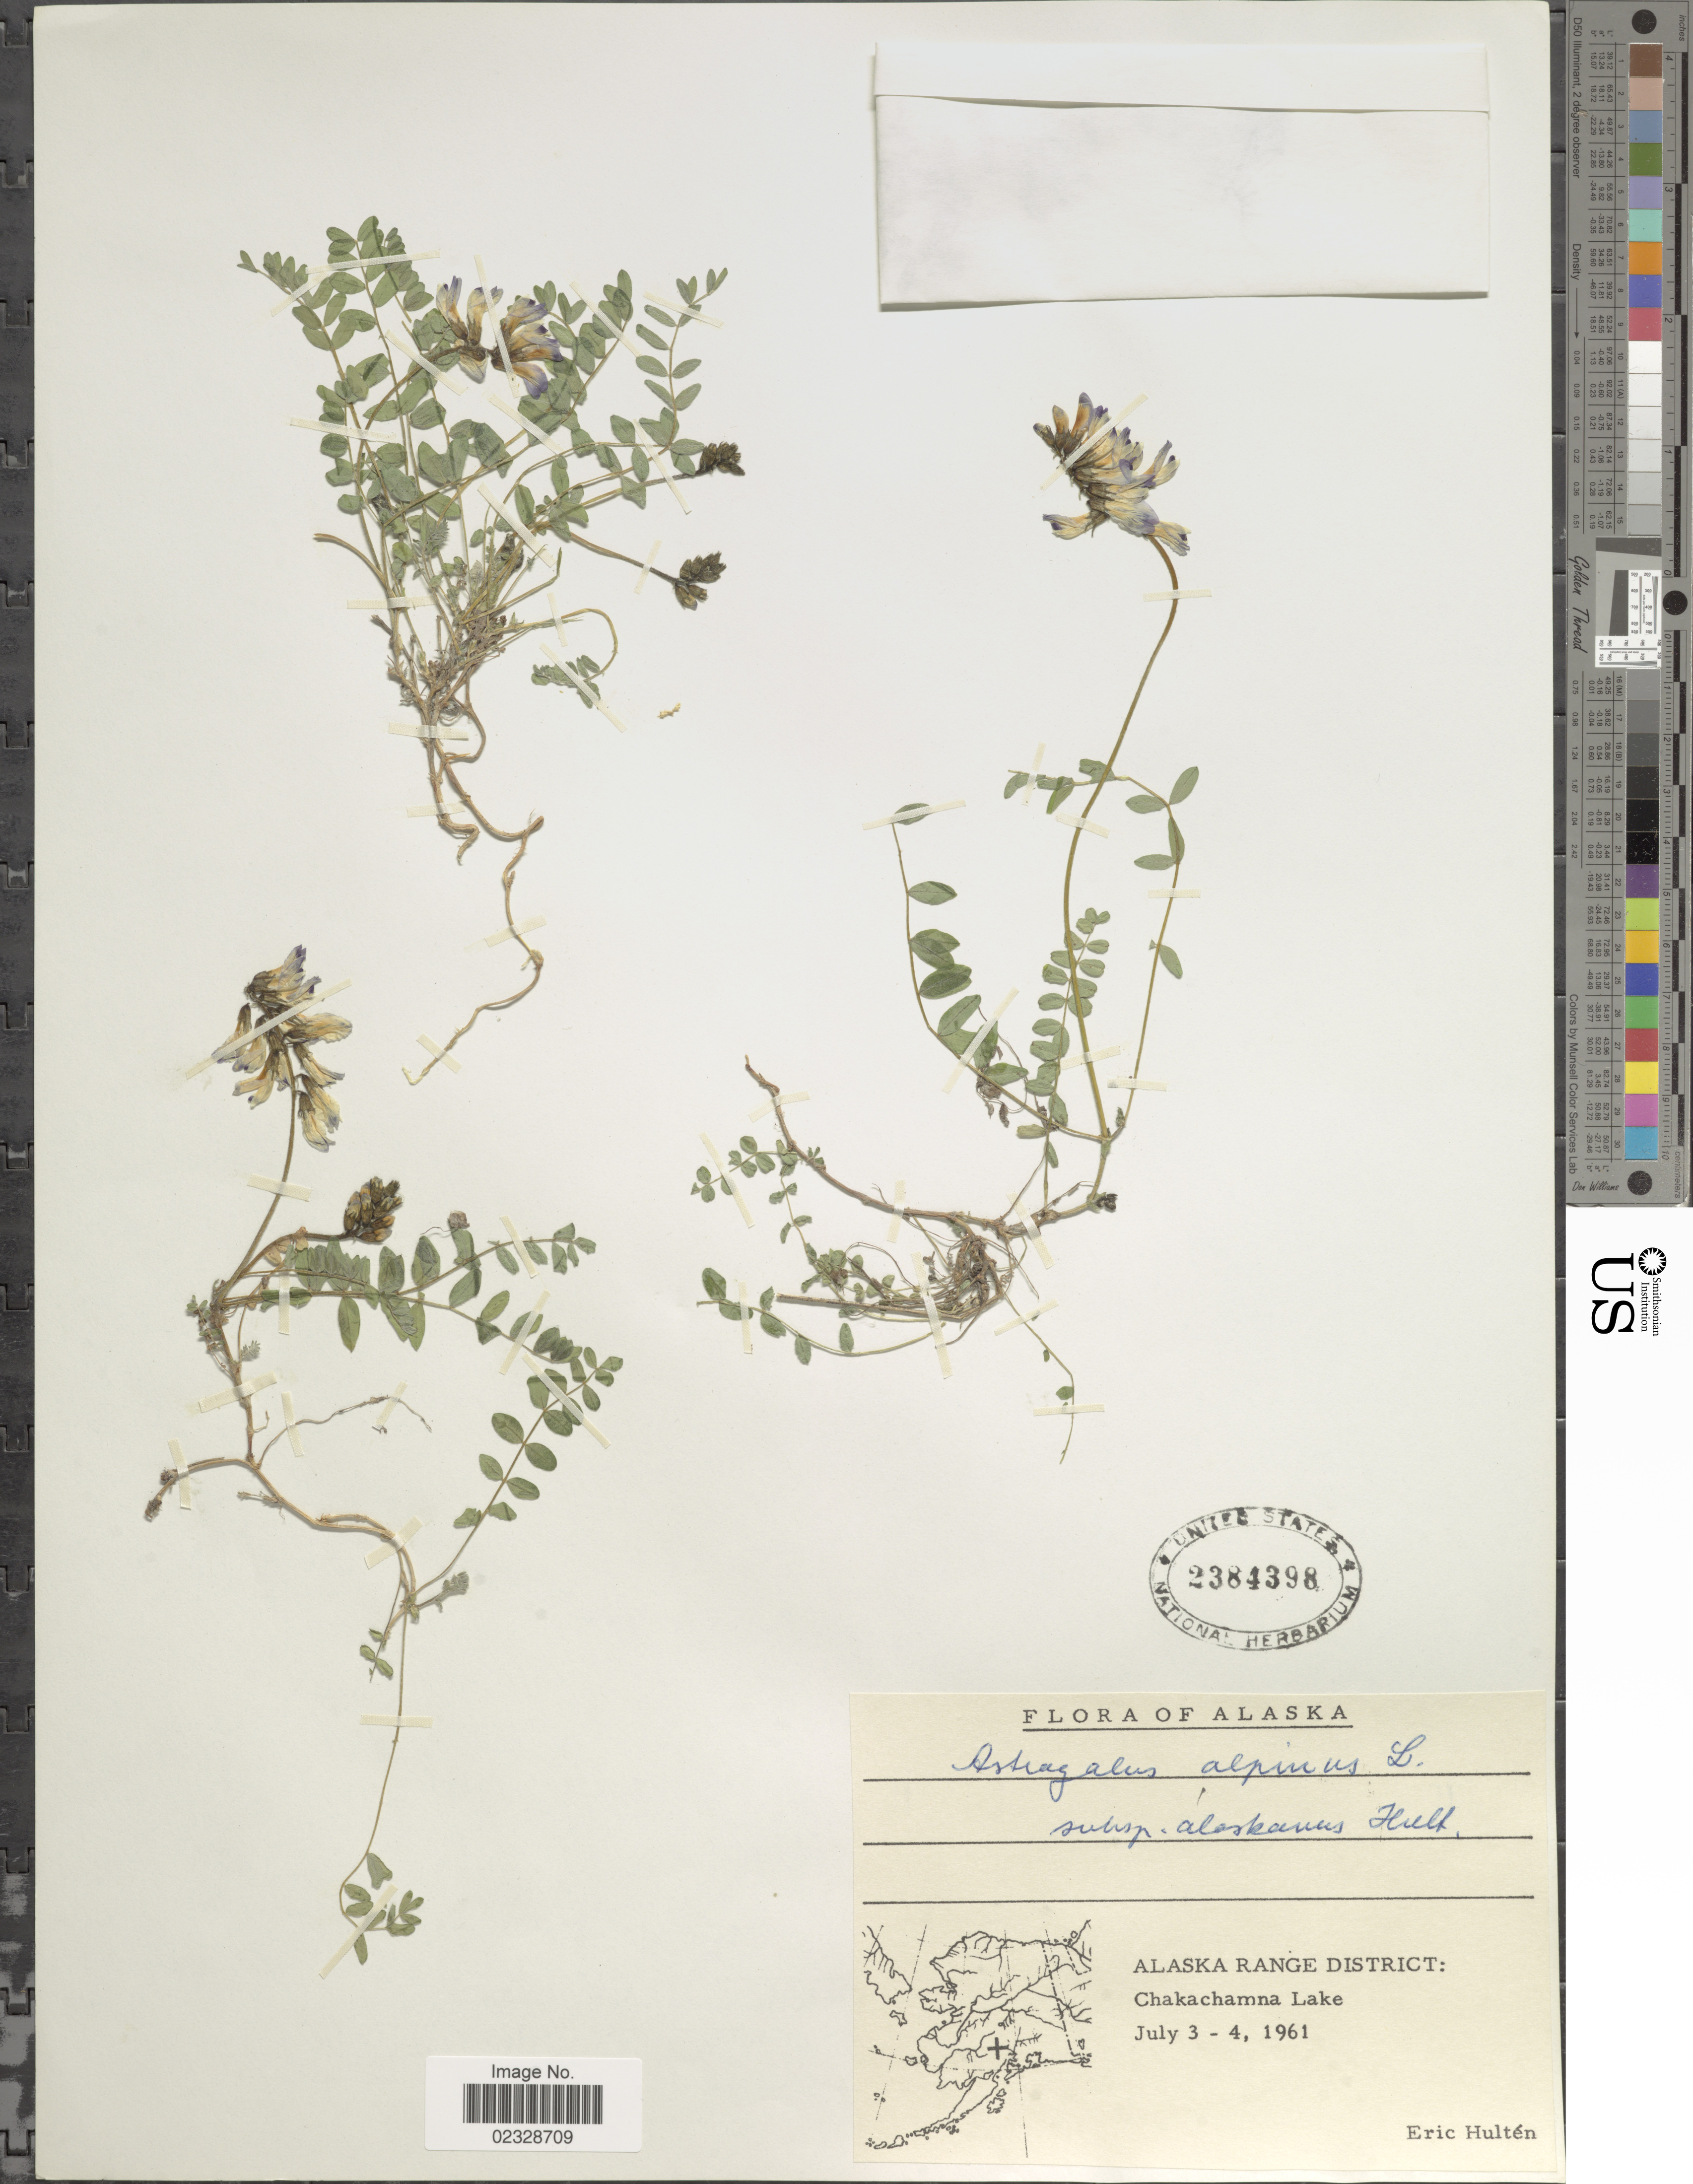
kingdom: Plantae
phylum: Tracheophyta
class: Magnoliopsida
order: Fabales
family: Fabaceae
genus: Astragalus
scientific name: Astragalus alpinus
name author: L.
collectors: E. G. Hultén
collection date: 1961-07-03/1961-07-04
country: United States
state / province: Alaska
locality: Alaska Range District, Chakachamna Lake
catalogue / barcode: US 2384398